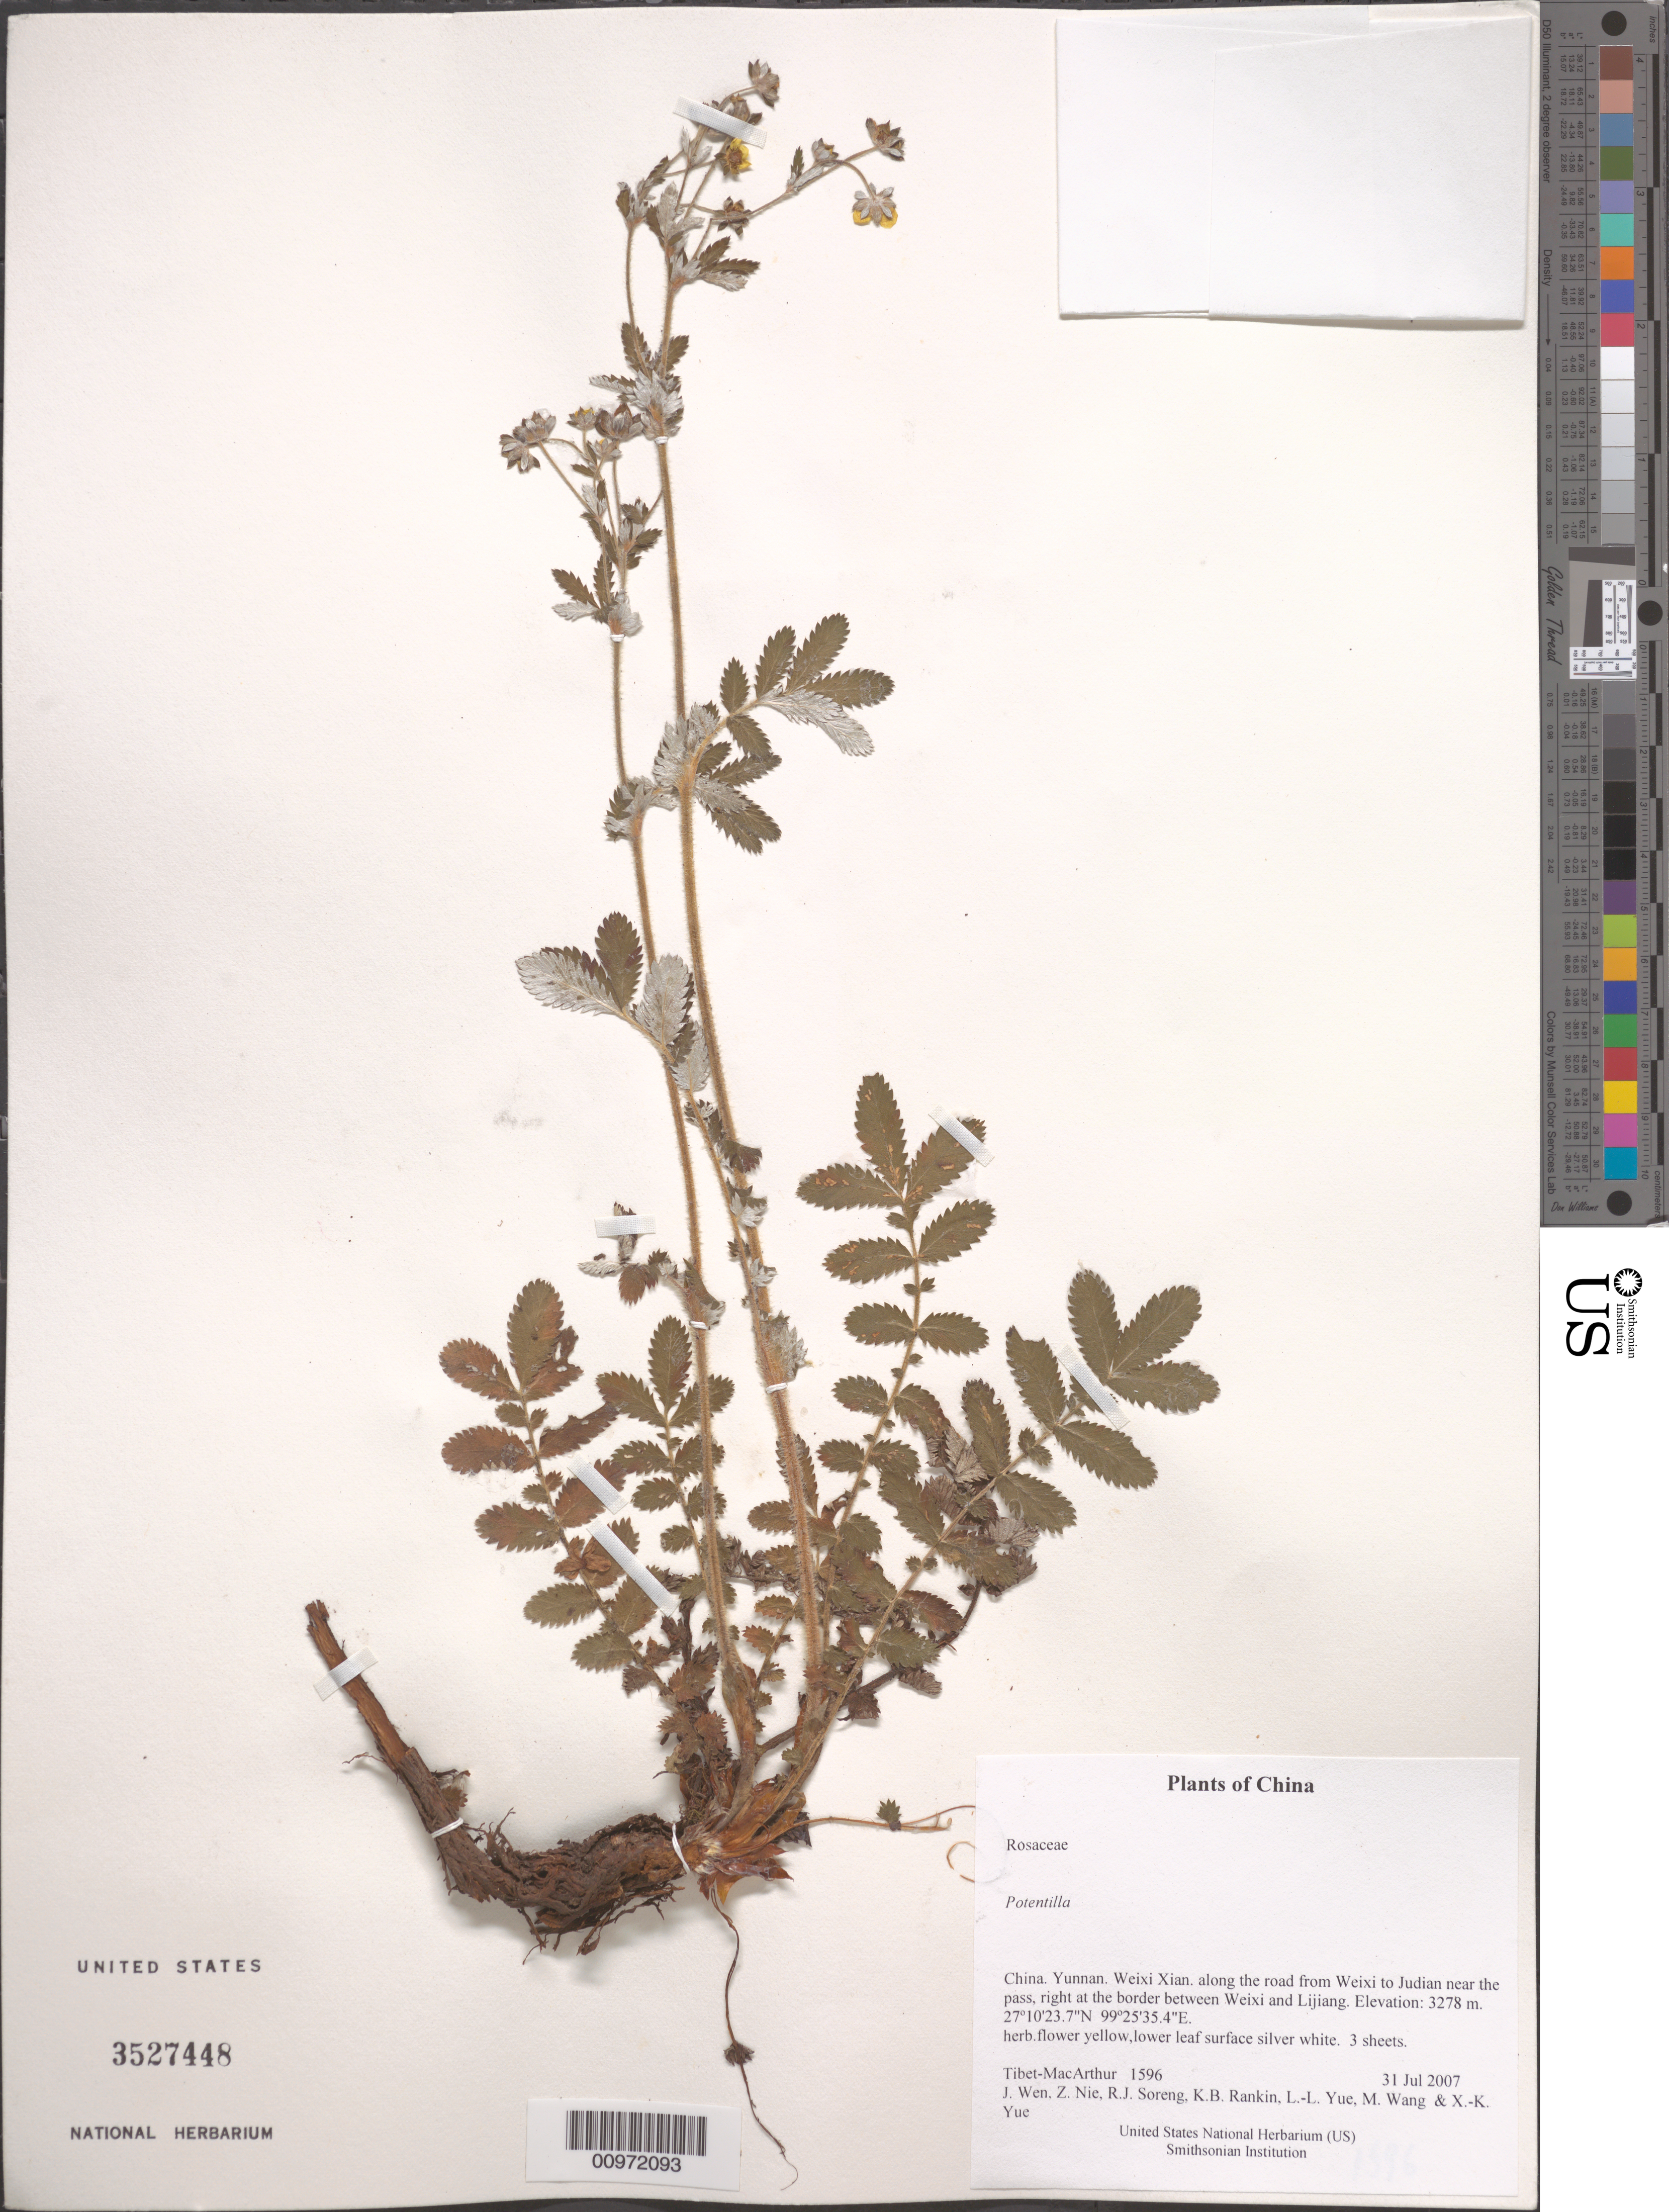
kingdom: Plantae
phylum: Tracheophyta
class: Magnoliopsida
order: Rosales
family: Rosaceae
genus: Potentilla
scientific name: Potentilla sp.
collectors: Tibet-MacArthur, J. Wen, Z. Nie, R. J. Soreng, K. Rankin, L. Yue, M. Wang & X. Yue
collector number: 1596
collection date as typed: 31 Jul 2007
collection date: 2007-07-31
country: China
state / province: Yunnan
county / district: Weixi Xian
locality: along the road from Weixi to Judian near the pass, right at the border between Weixi and Lijiang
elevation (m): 3278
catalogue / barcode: US 3527448